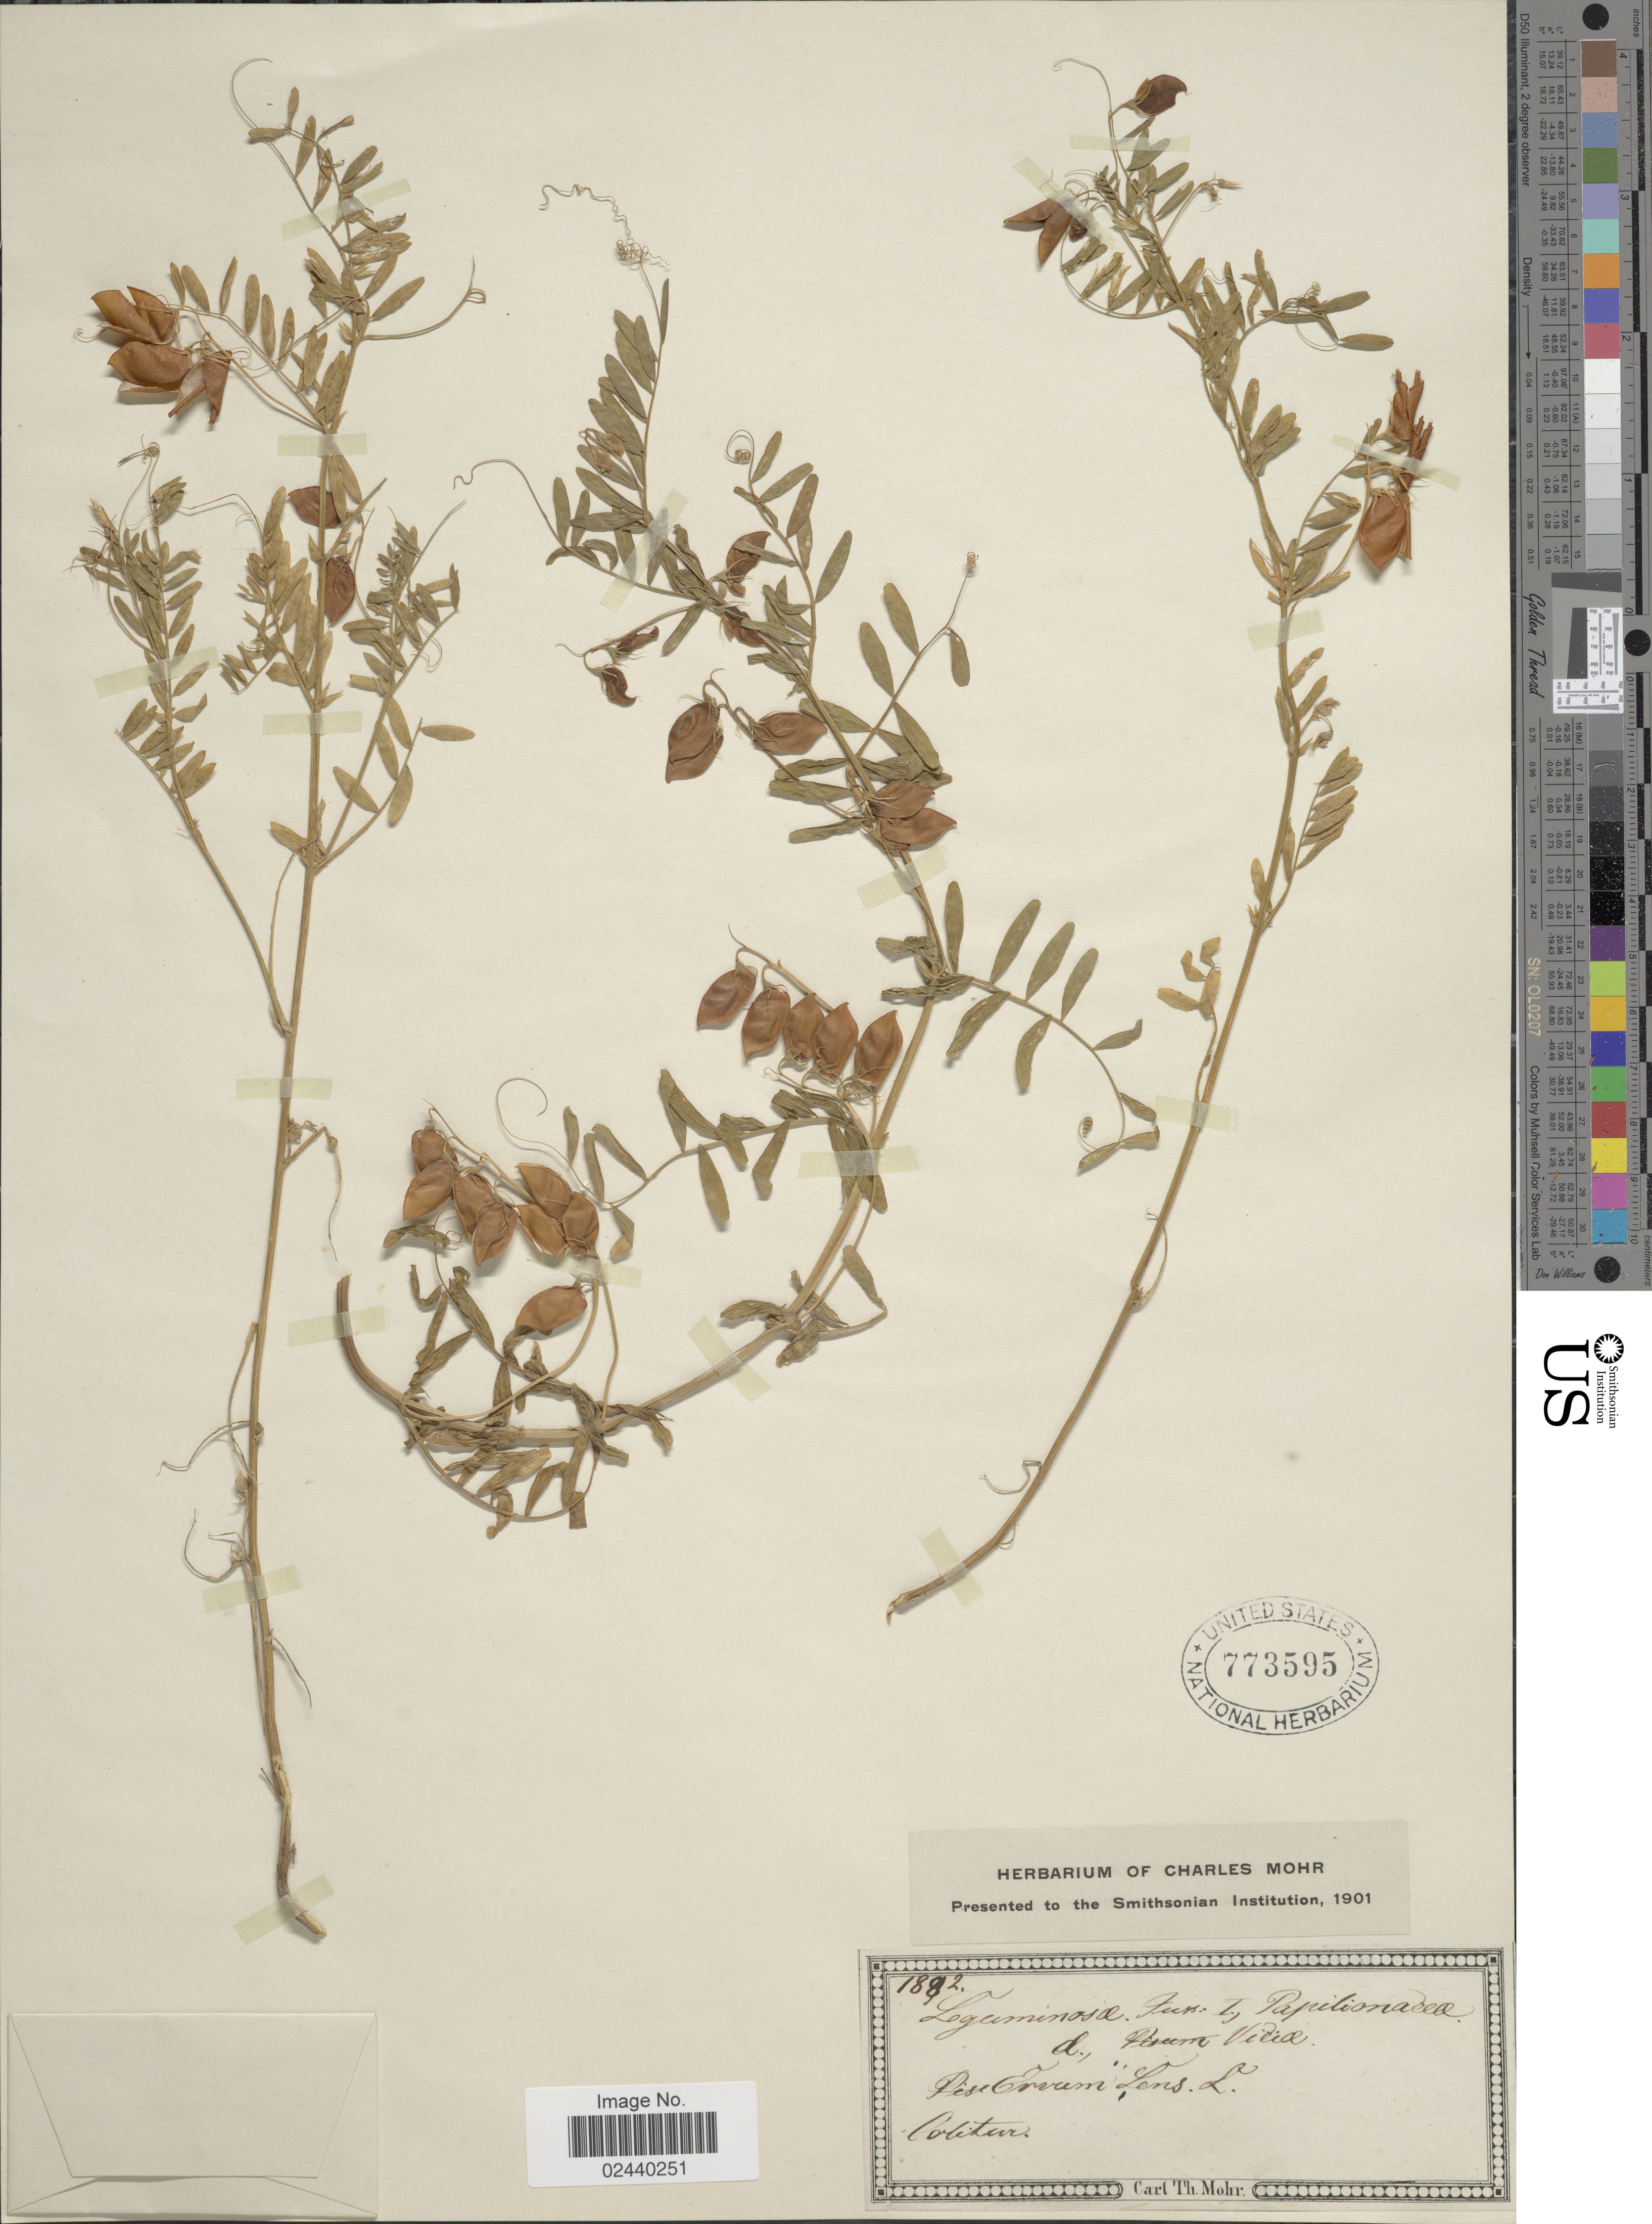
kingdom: Plantae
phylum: Tracheophyta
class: Magnoliopsida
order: Fabales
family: Fabaceae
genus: Vicia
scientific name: Vicia lens subsp. lens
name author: (L.) Coss. & Germ.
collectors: Colitur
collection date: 1882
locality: Pise Ervum [unsure placement] [interpreted]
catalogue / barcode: US 773595